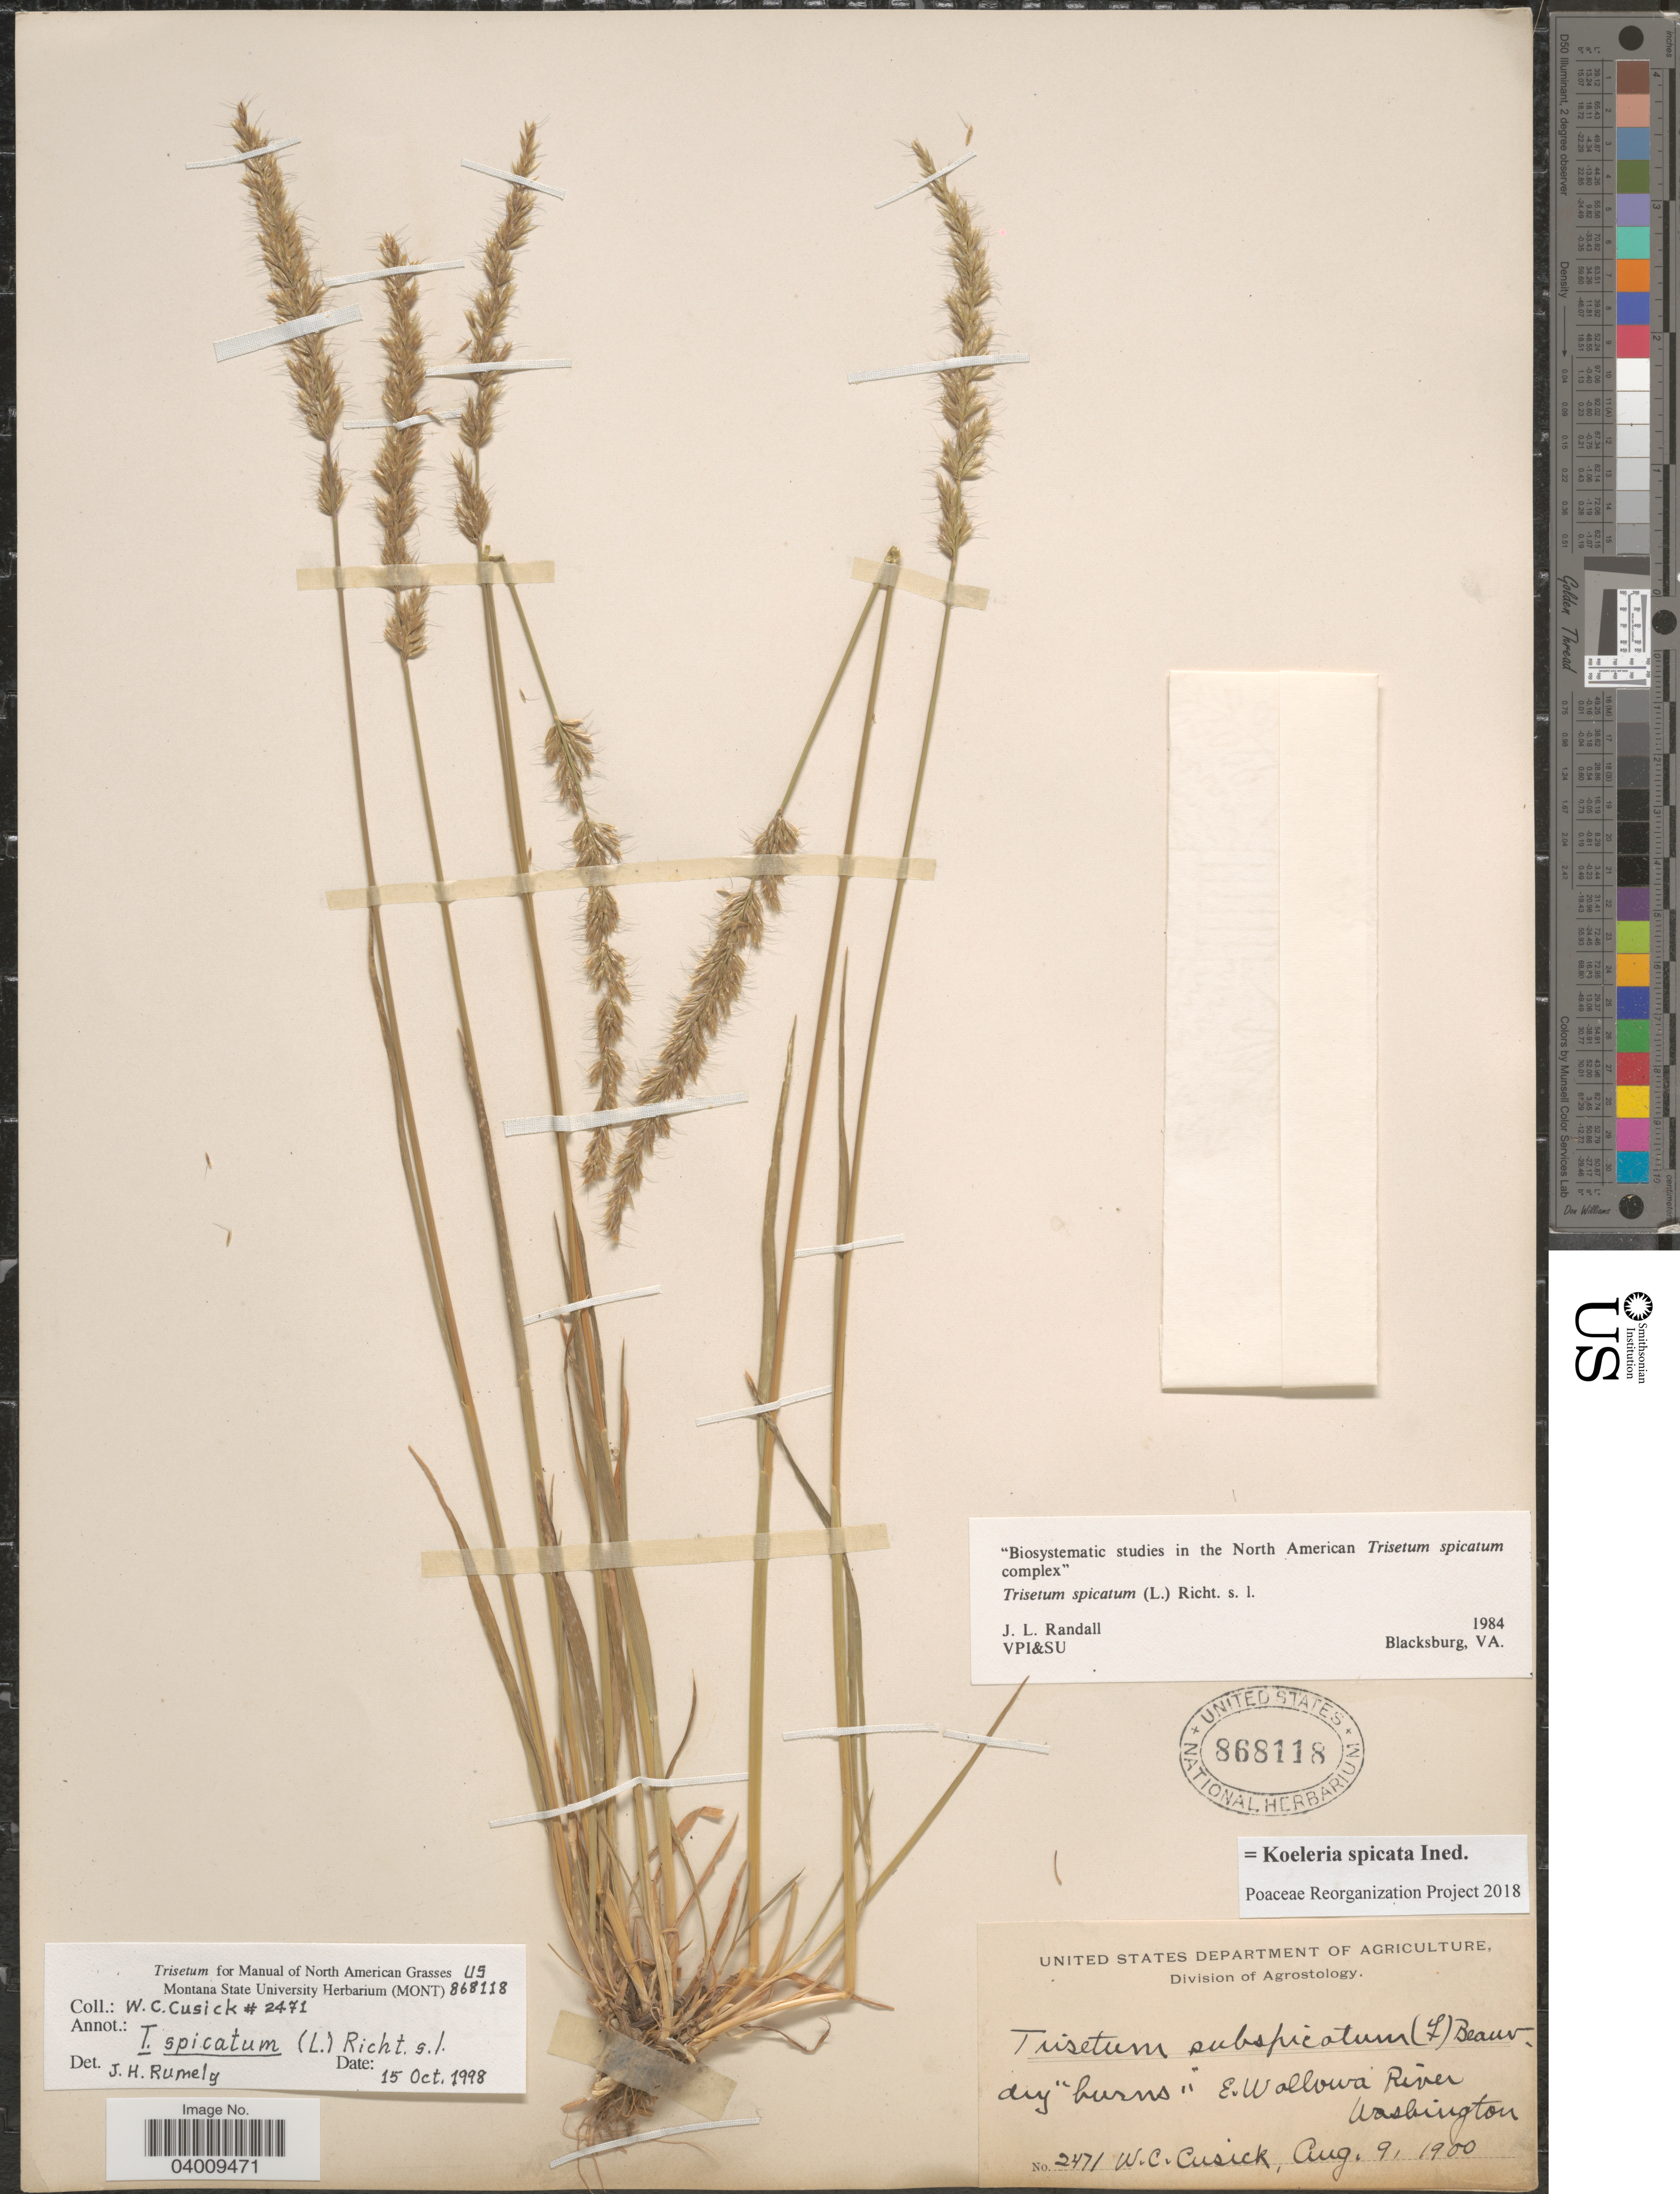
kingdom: Plantae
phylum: Tracheophyta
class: Liliopsida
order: Poales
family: Poaceae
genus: Koeleria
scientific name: Koeleria spicata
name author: (L.) Barberá et al.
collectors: W. C. Cusick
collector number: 2471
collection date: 1900-08-09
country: United States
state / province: Washington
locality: E. Wallowa River.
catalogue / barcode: US 868118